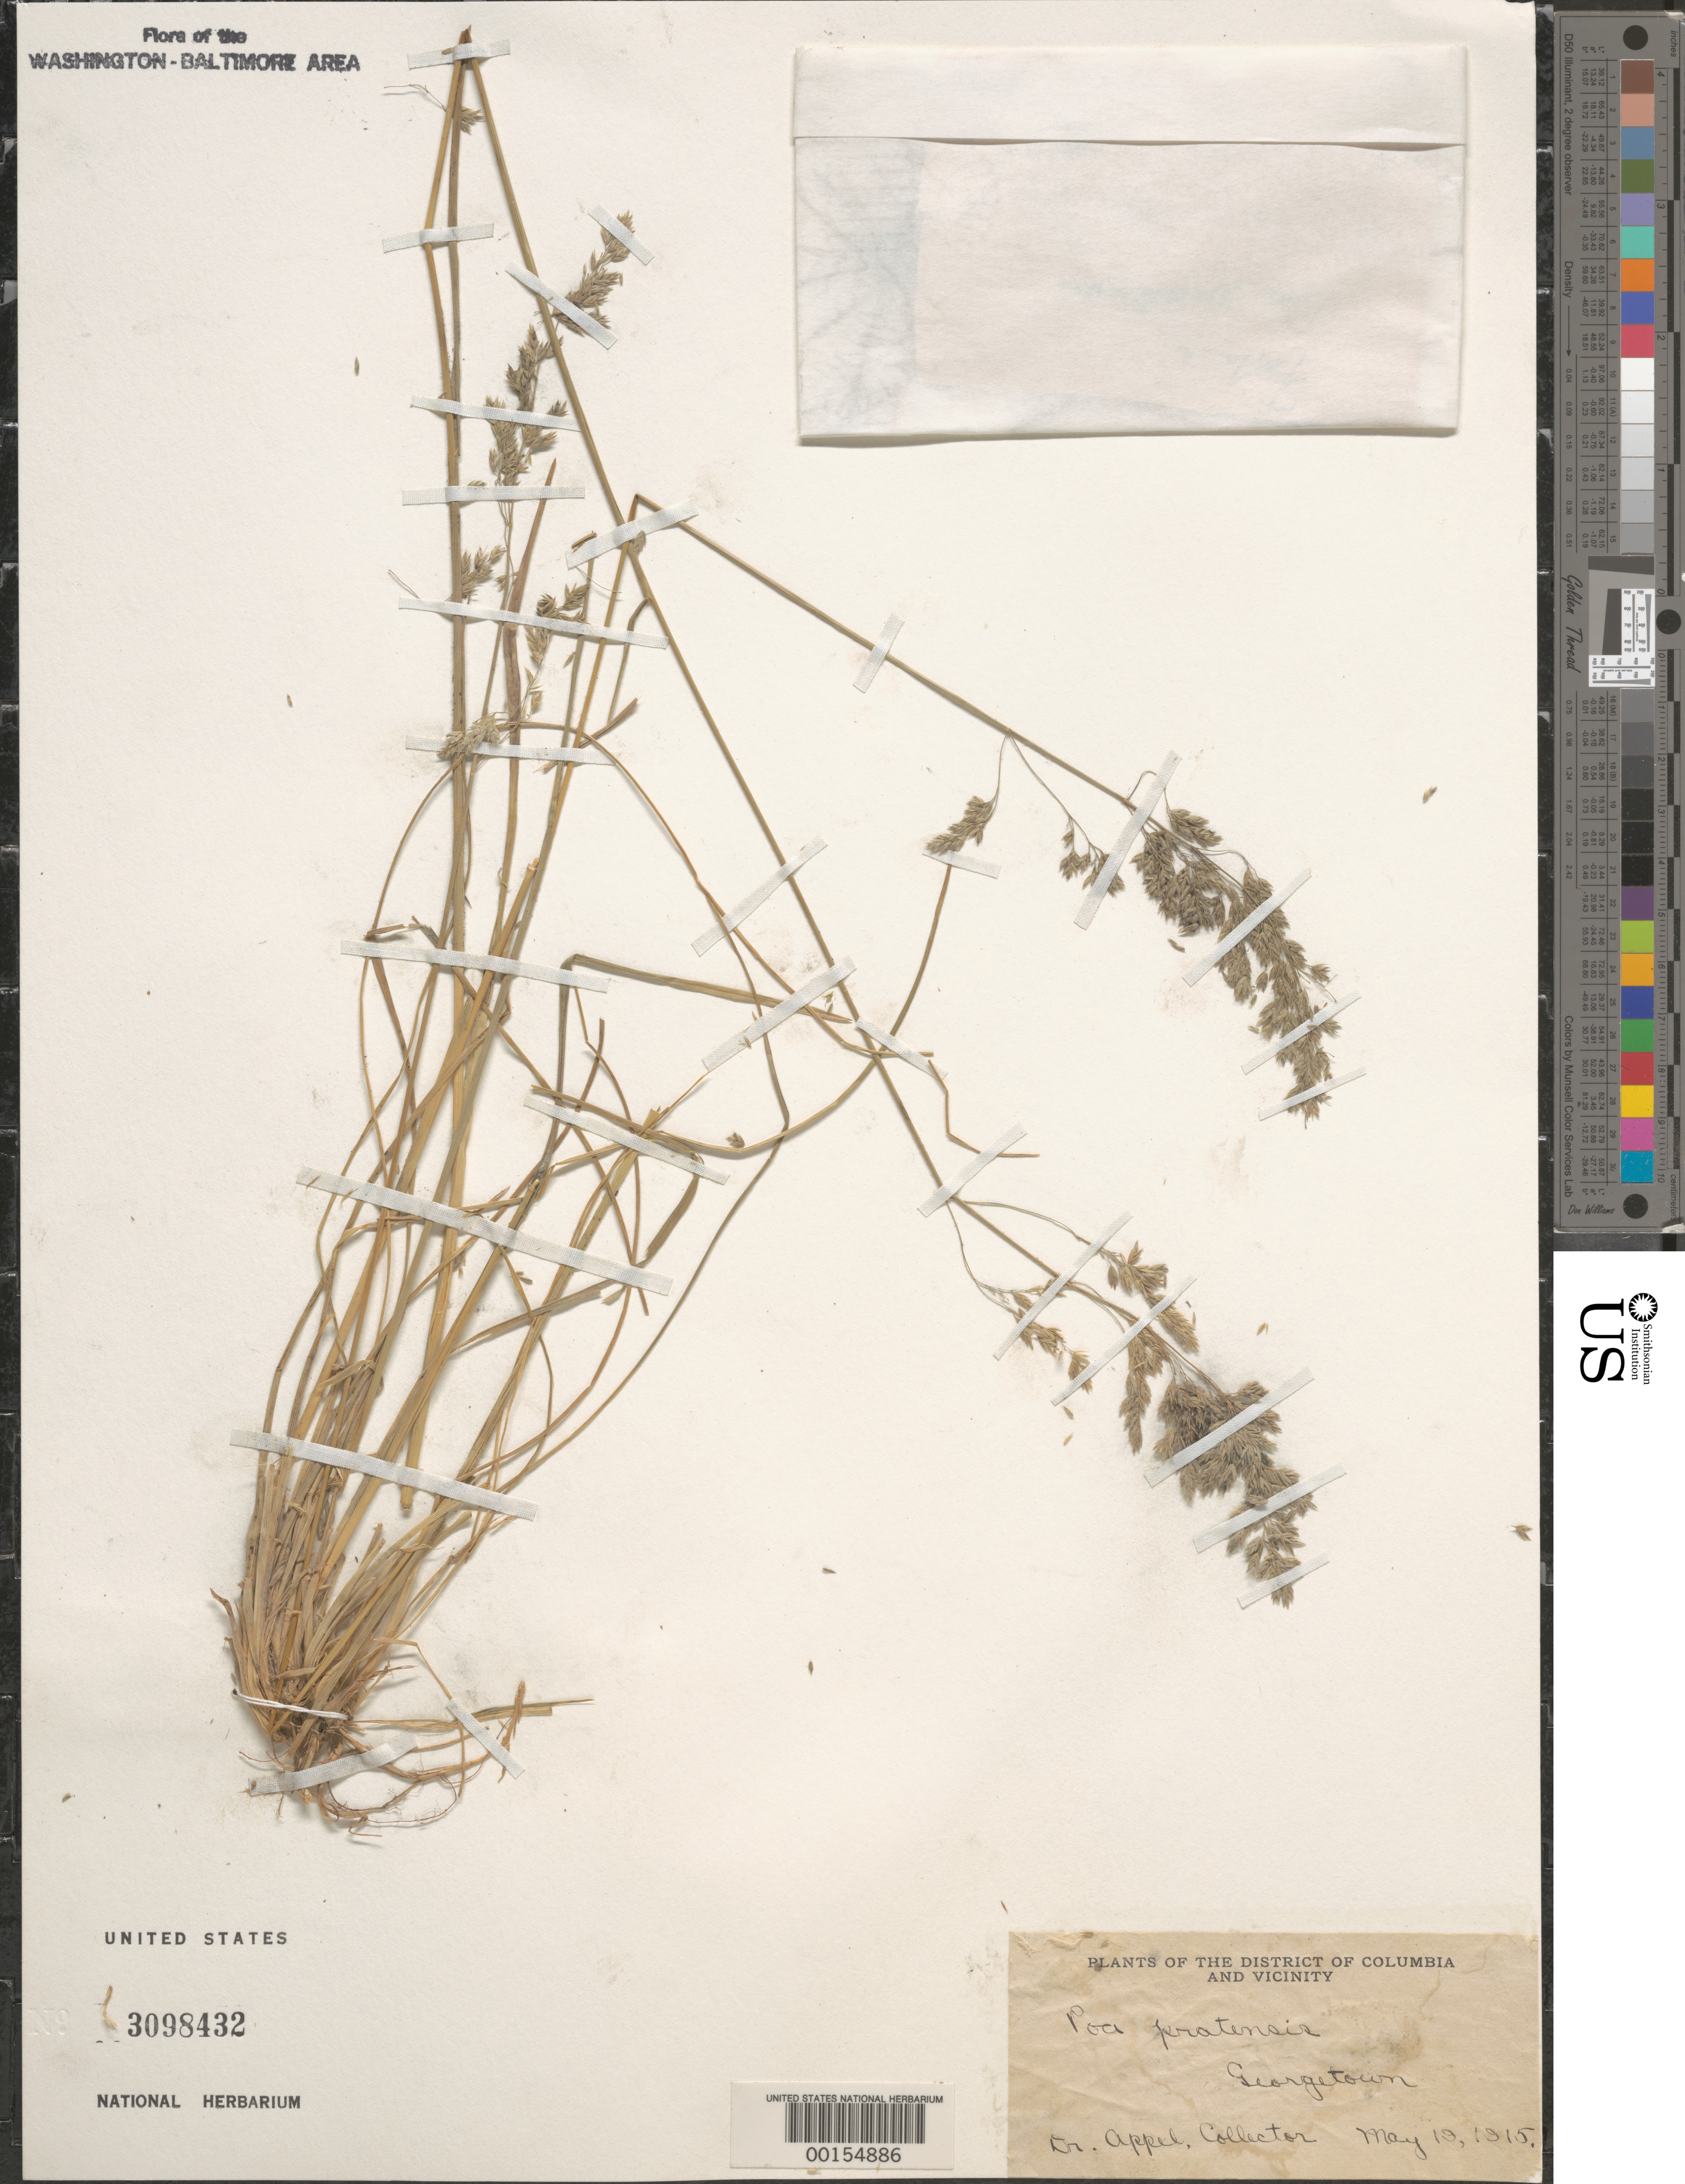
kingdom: Plantae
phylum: Tracheophyta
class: Liliopsida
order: Poales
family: Poaceae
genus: Poa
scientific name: Poa pratensis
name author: L.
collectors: -. Appel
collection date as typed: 19 May 1915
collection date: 1915-05-19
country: United States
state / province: District of Columbia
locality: Georgetown C. and O. Canal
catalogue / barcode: US 3098432